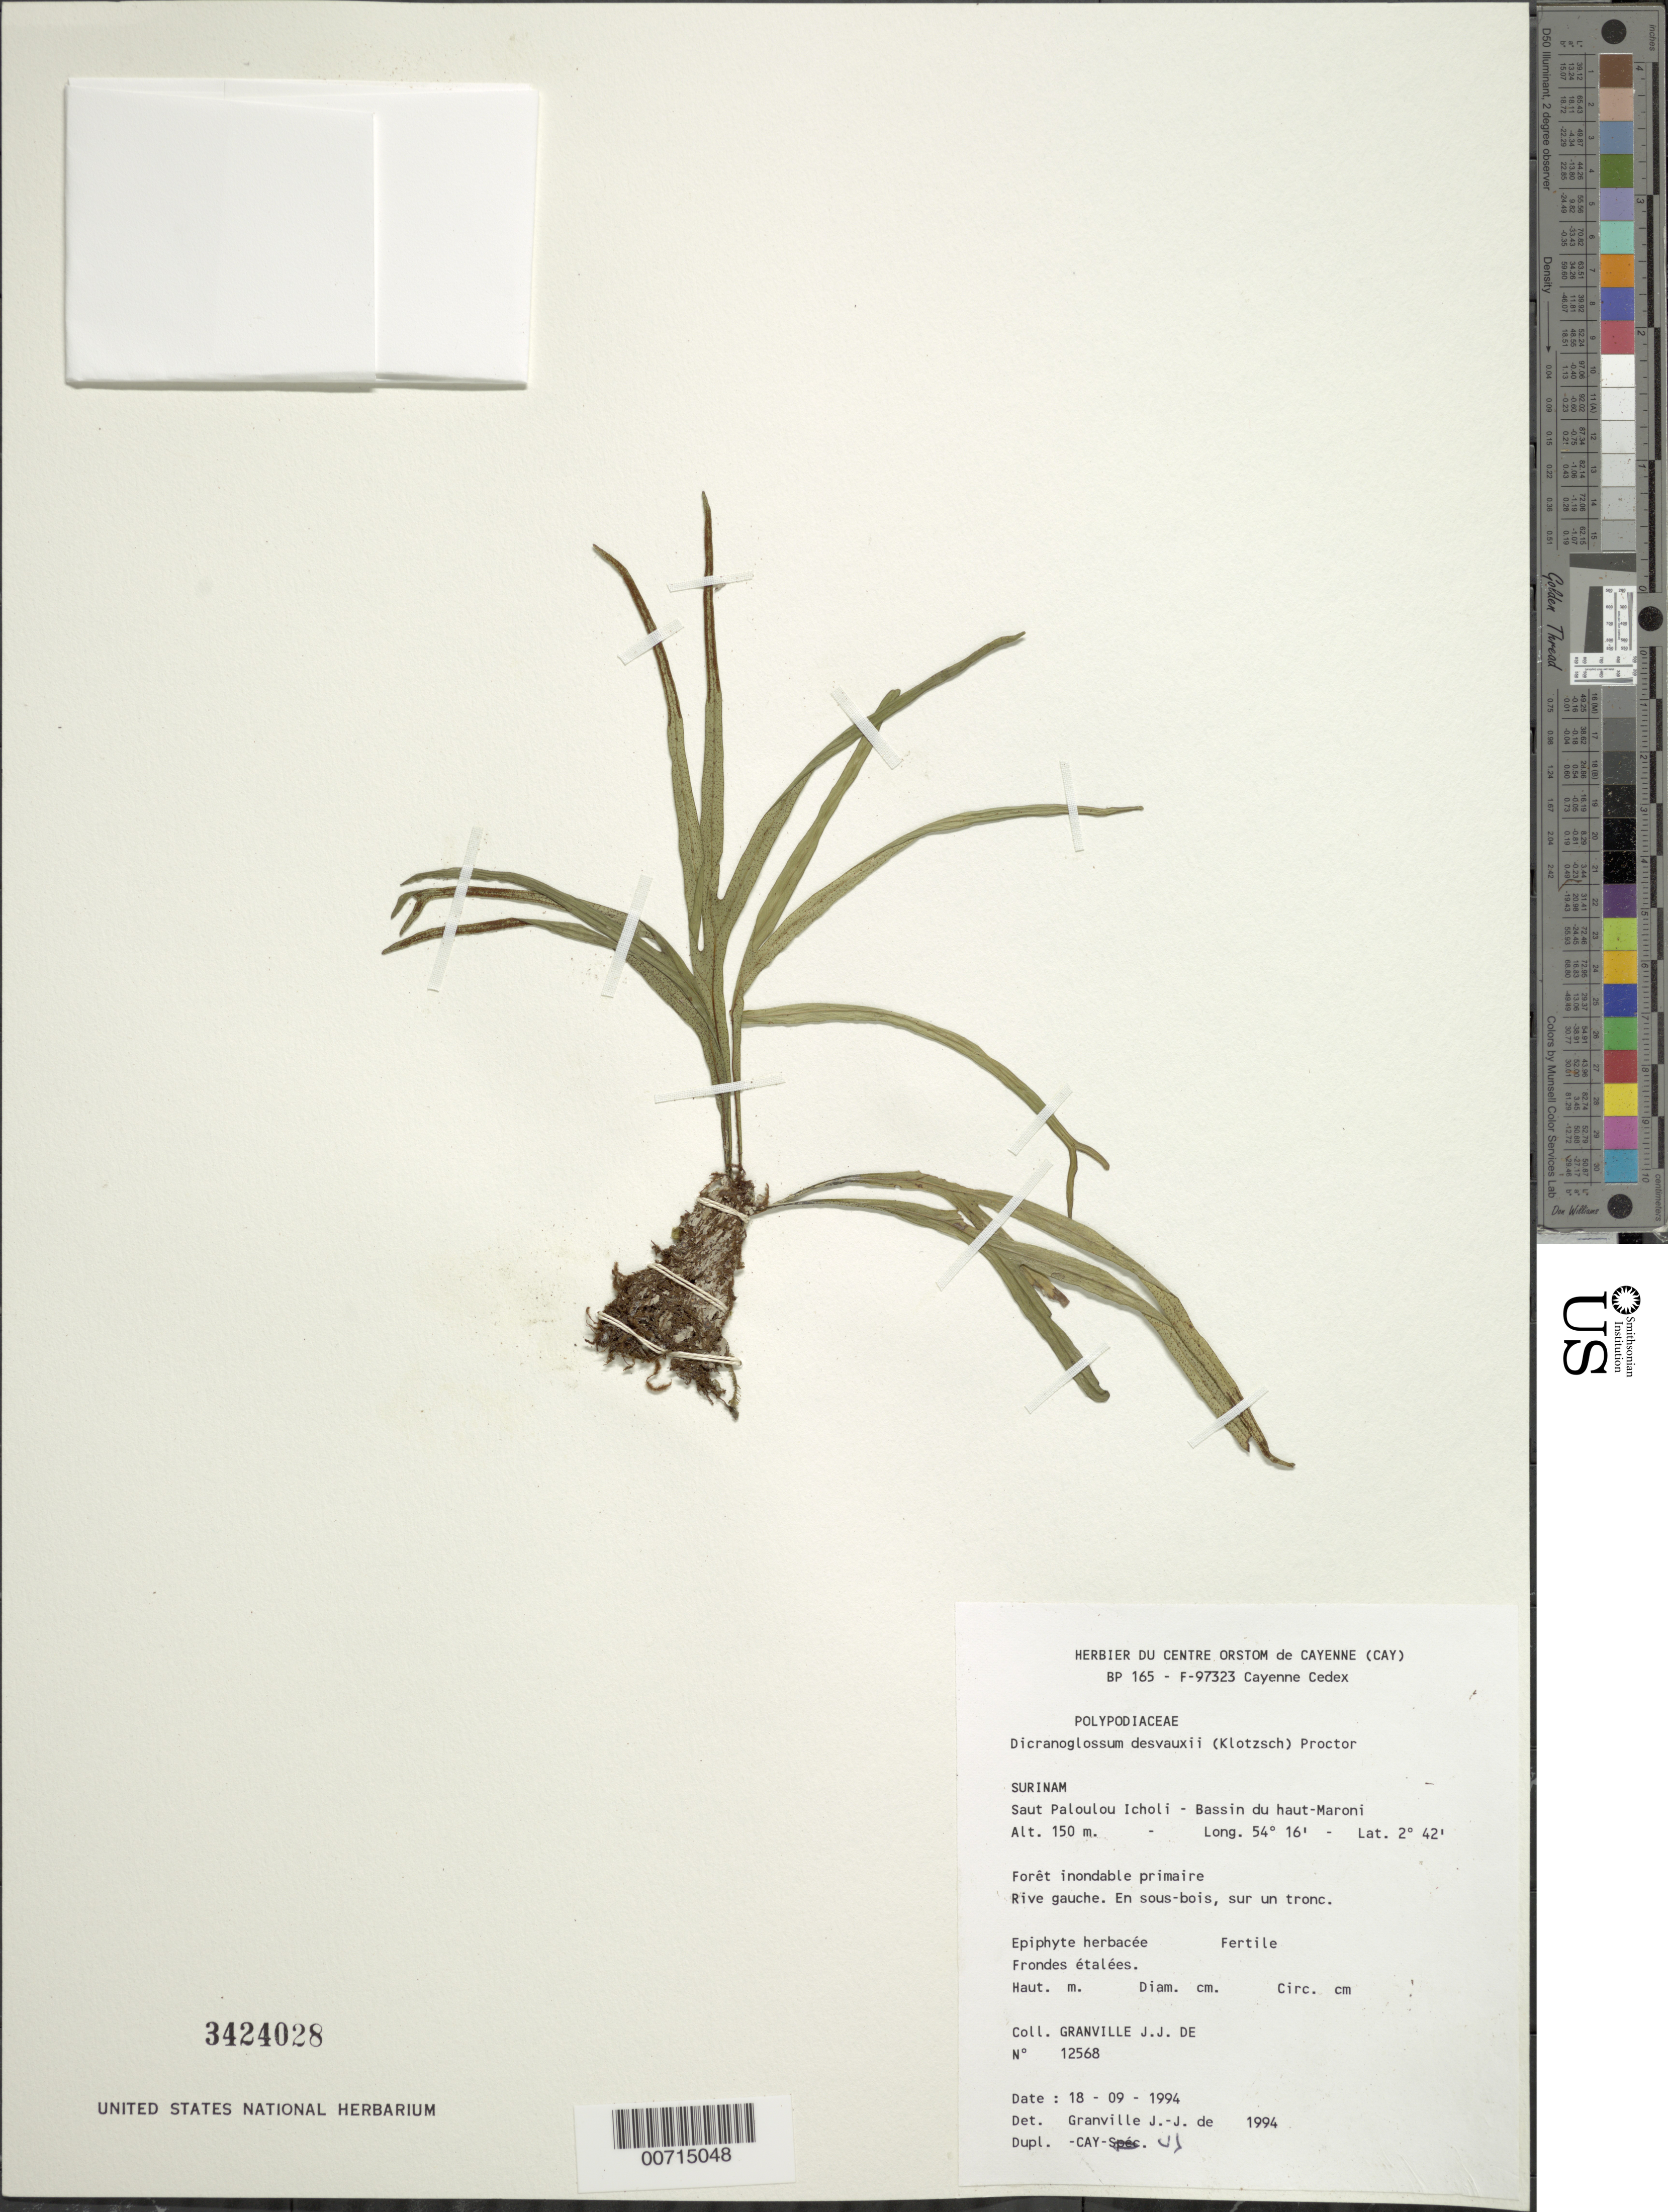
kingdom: Plantae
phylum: Tracheophyta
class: Polypodiopsida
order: Polypodiales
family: Polypodiaceae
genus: Pleopeltis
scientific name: Pleopeltis desvauxii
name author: (Klotzsch) Salino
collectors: J.-J. de Granville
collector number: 12568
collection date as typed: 18-Sep-94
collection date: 1994-09-18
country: Suriname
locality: Saut Paloulou Icholi, Bassin du haut-Maroni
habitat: Forêt inondable primaire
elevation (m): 150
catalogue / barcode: US 3424028